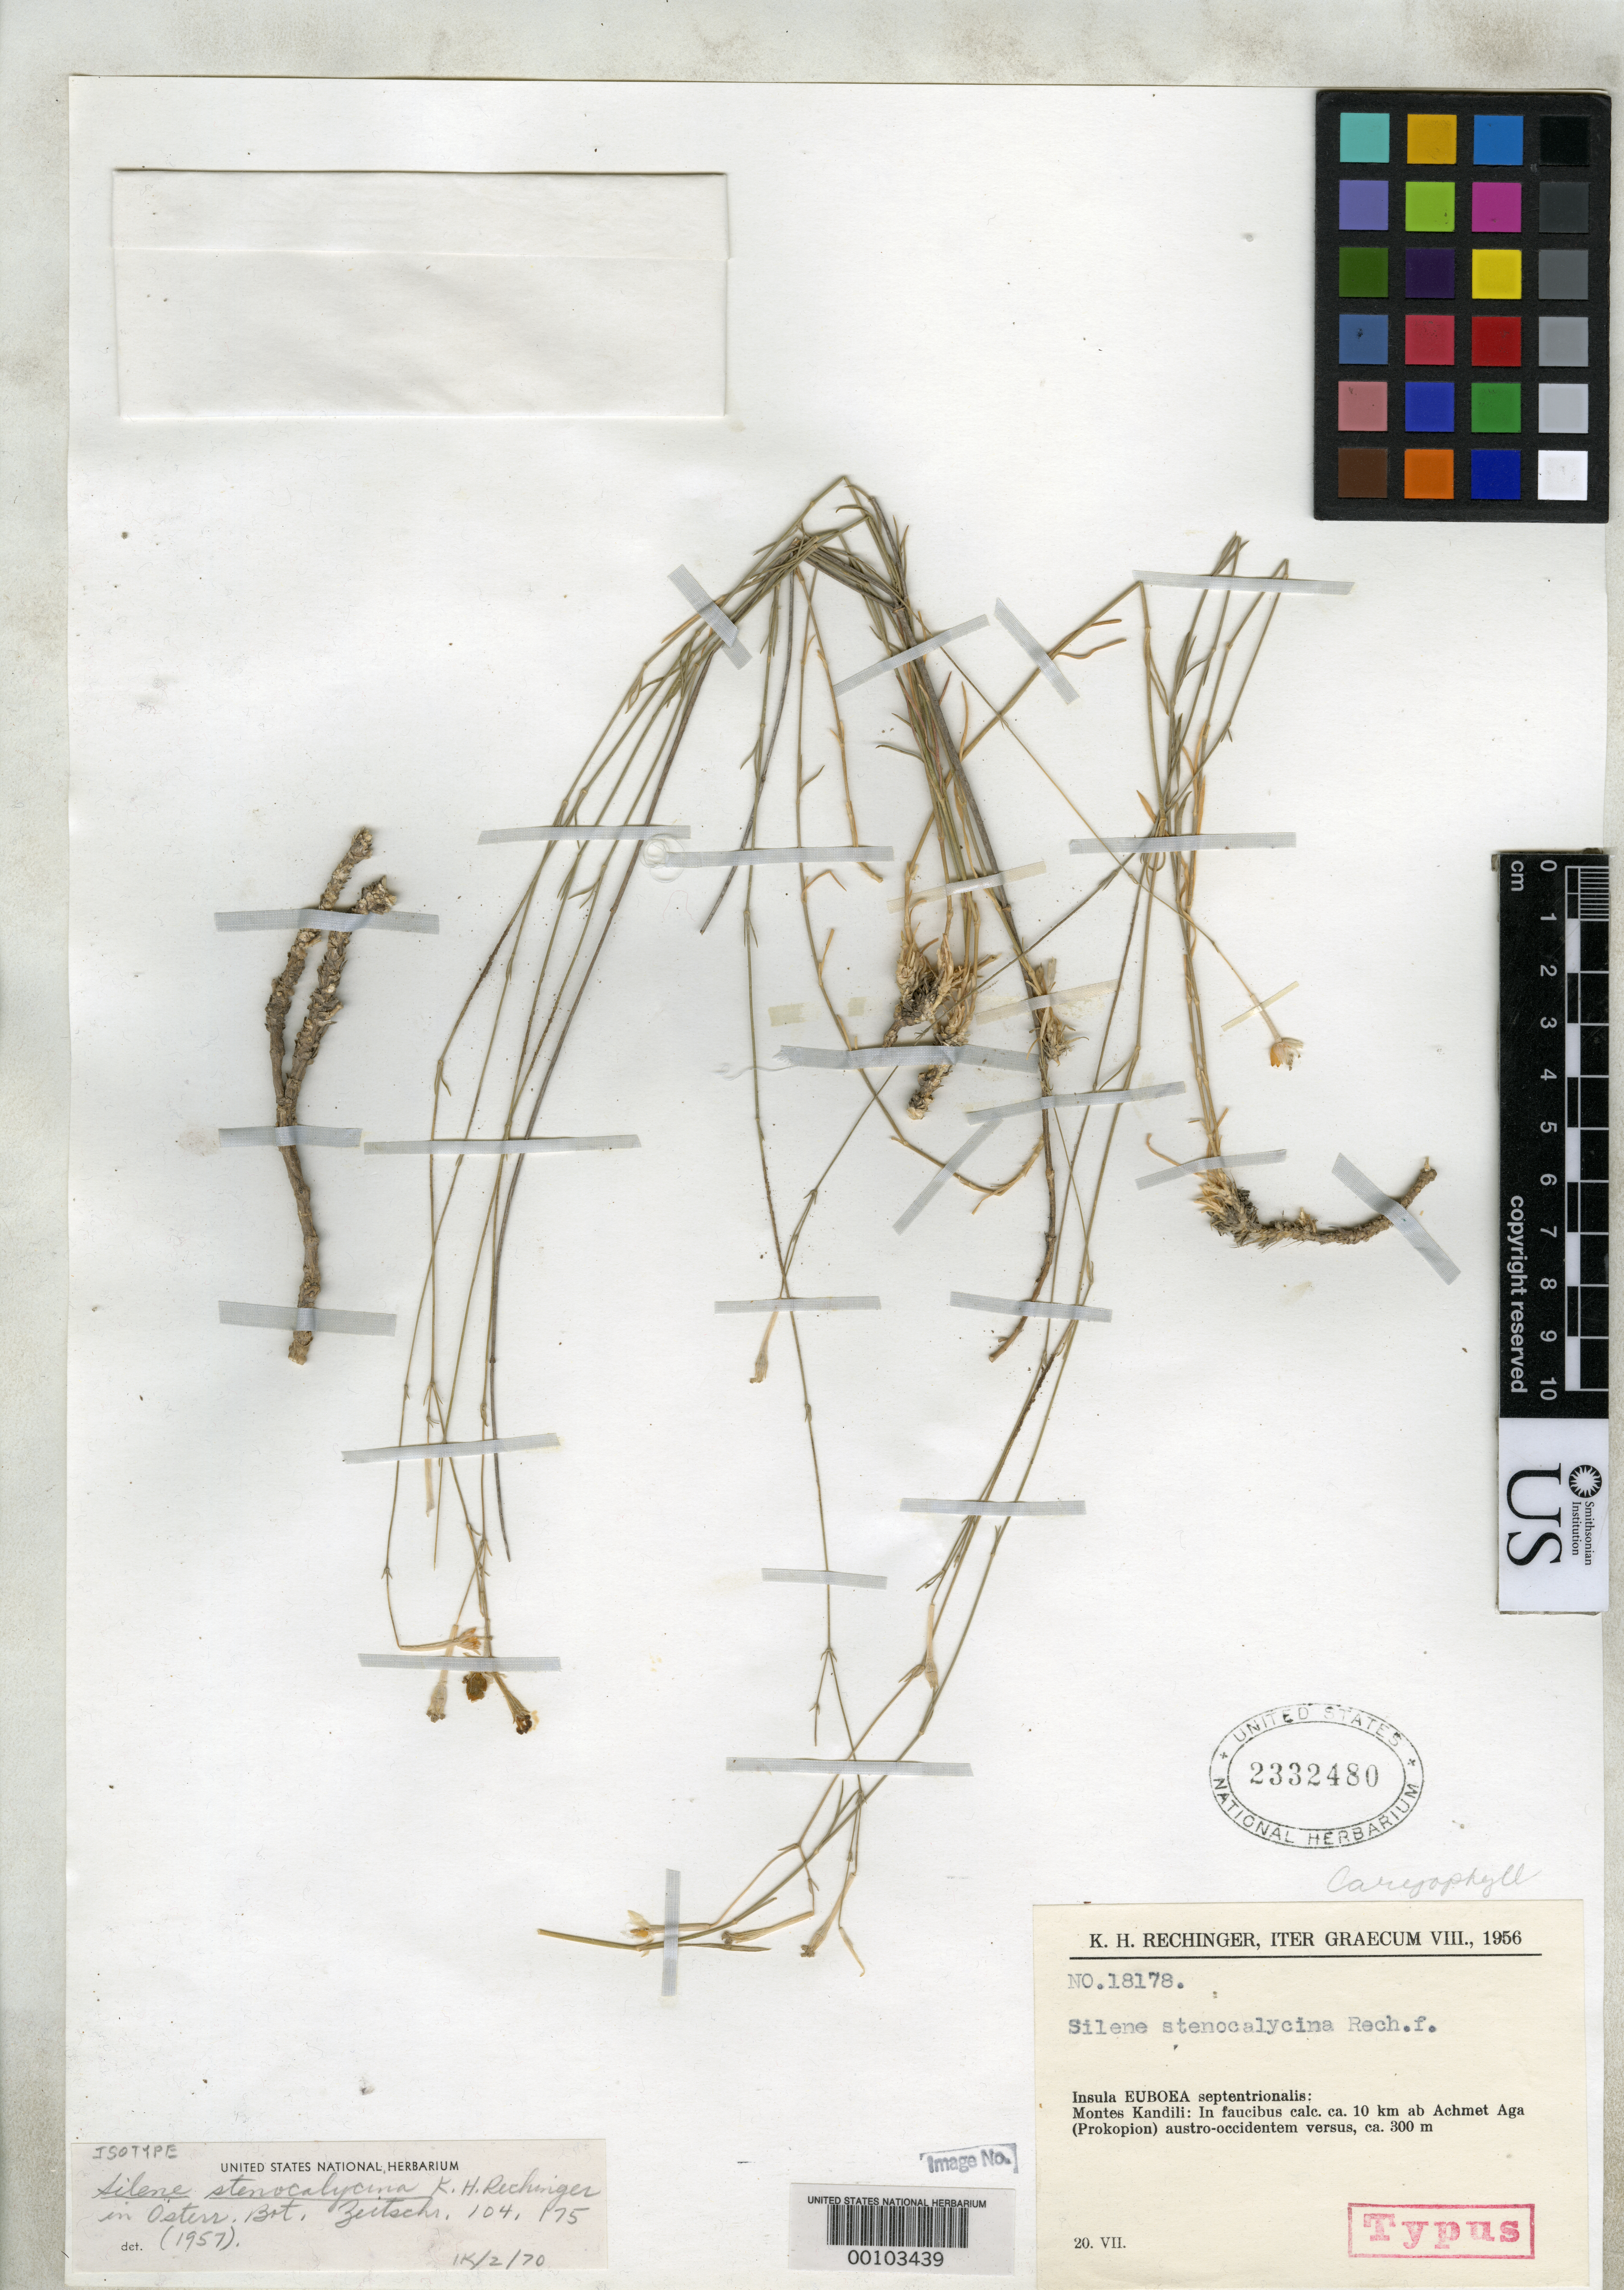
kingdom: Plantae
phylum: Tracheophyta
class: Magnoliopsida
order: Caryophyllales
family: Caryophyllaceae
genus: Silene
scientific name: Silene stenocalycina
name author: Rech. f.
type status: Isotype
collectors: K. H. Rechinger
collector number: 18178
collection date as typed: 20 Jul 1956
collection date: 1956-07-20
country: Greece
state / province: Central Greece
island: Euboea Island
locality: Mt. Kandili, above Achmet Aga.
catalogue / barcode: US 2332480